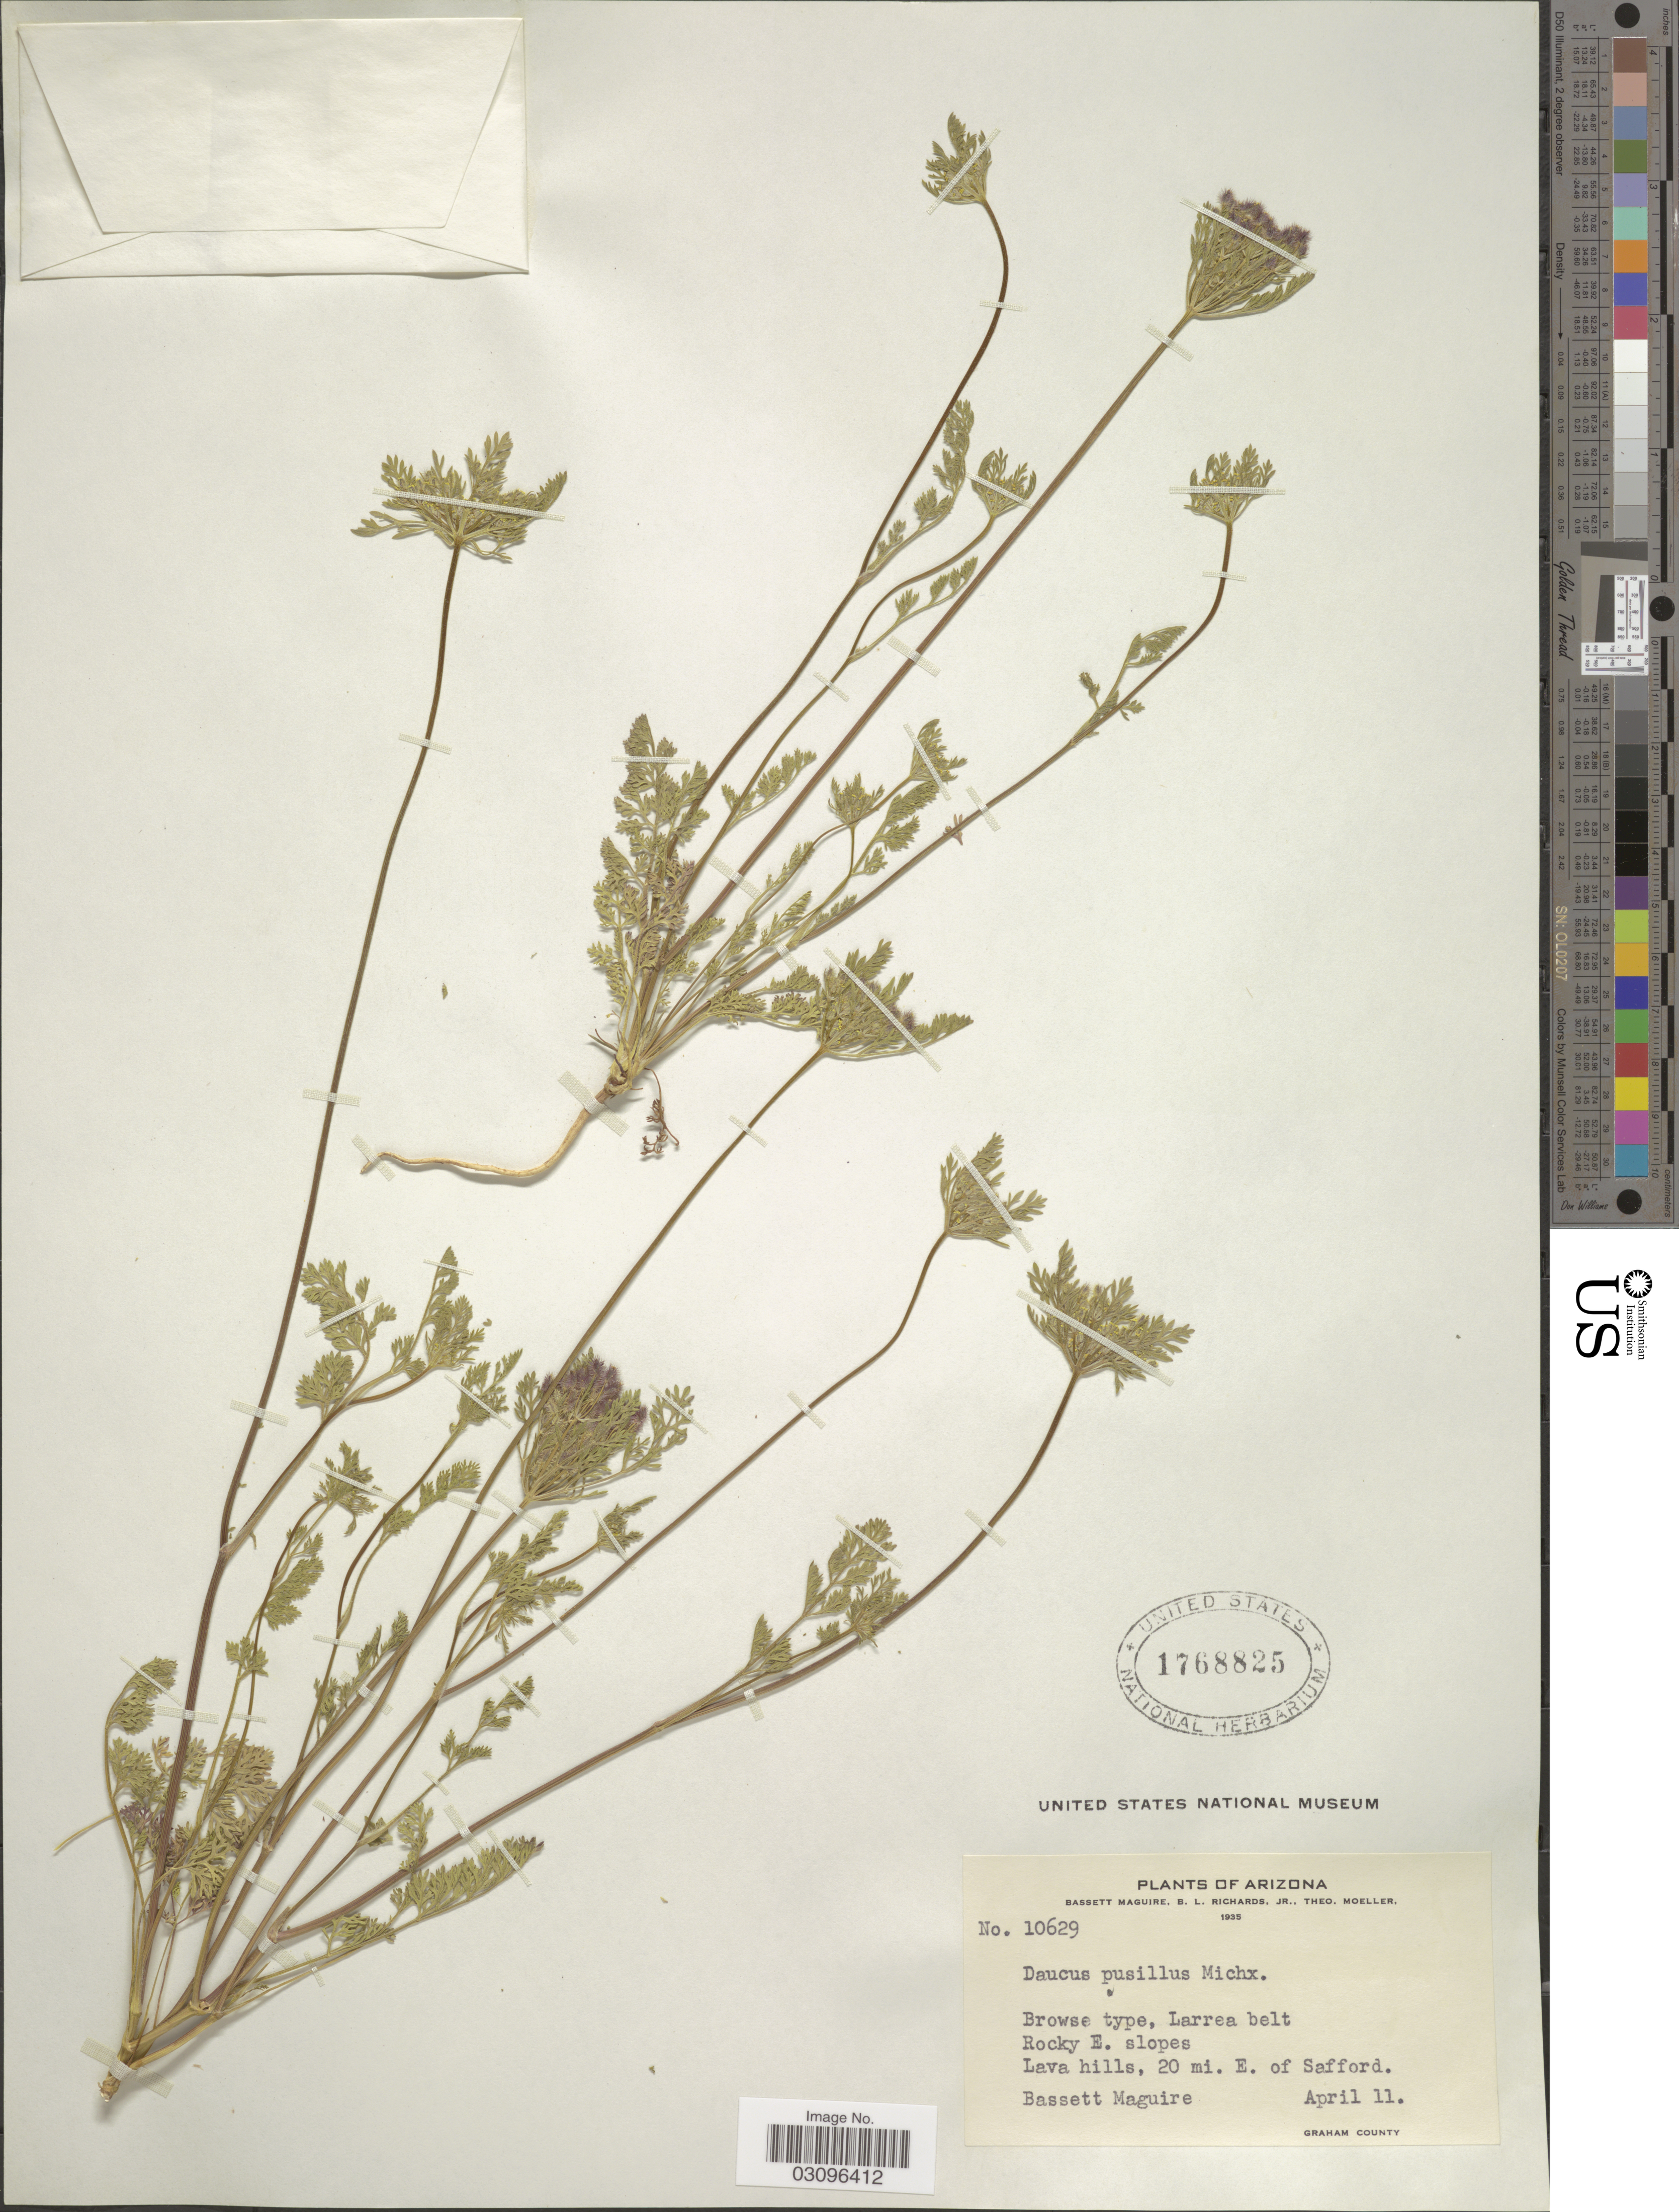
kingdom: Plantae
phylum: Tracheophyta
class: Magnoliopsida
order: Apiales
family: Apiaceae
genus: Daucus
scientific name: Daucus pusillus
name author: Michx.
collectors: B. Maguire, B. Richards & T. Moeller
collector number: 10629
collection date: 1935-04-11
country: United States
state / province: Arizona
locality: Larrea belt. Rocky E. slopes. Lava hills, 20 mi. E. of Safford.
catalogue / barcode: US 1768825